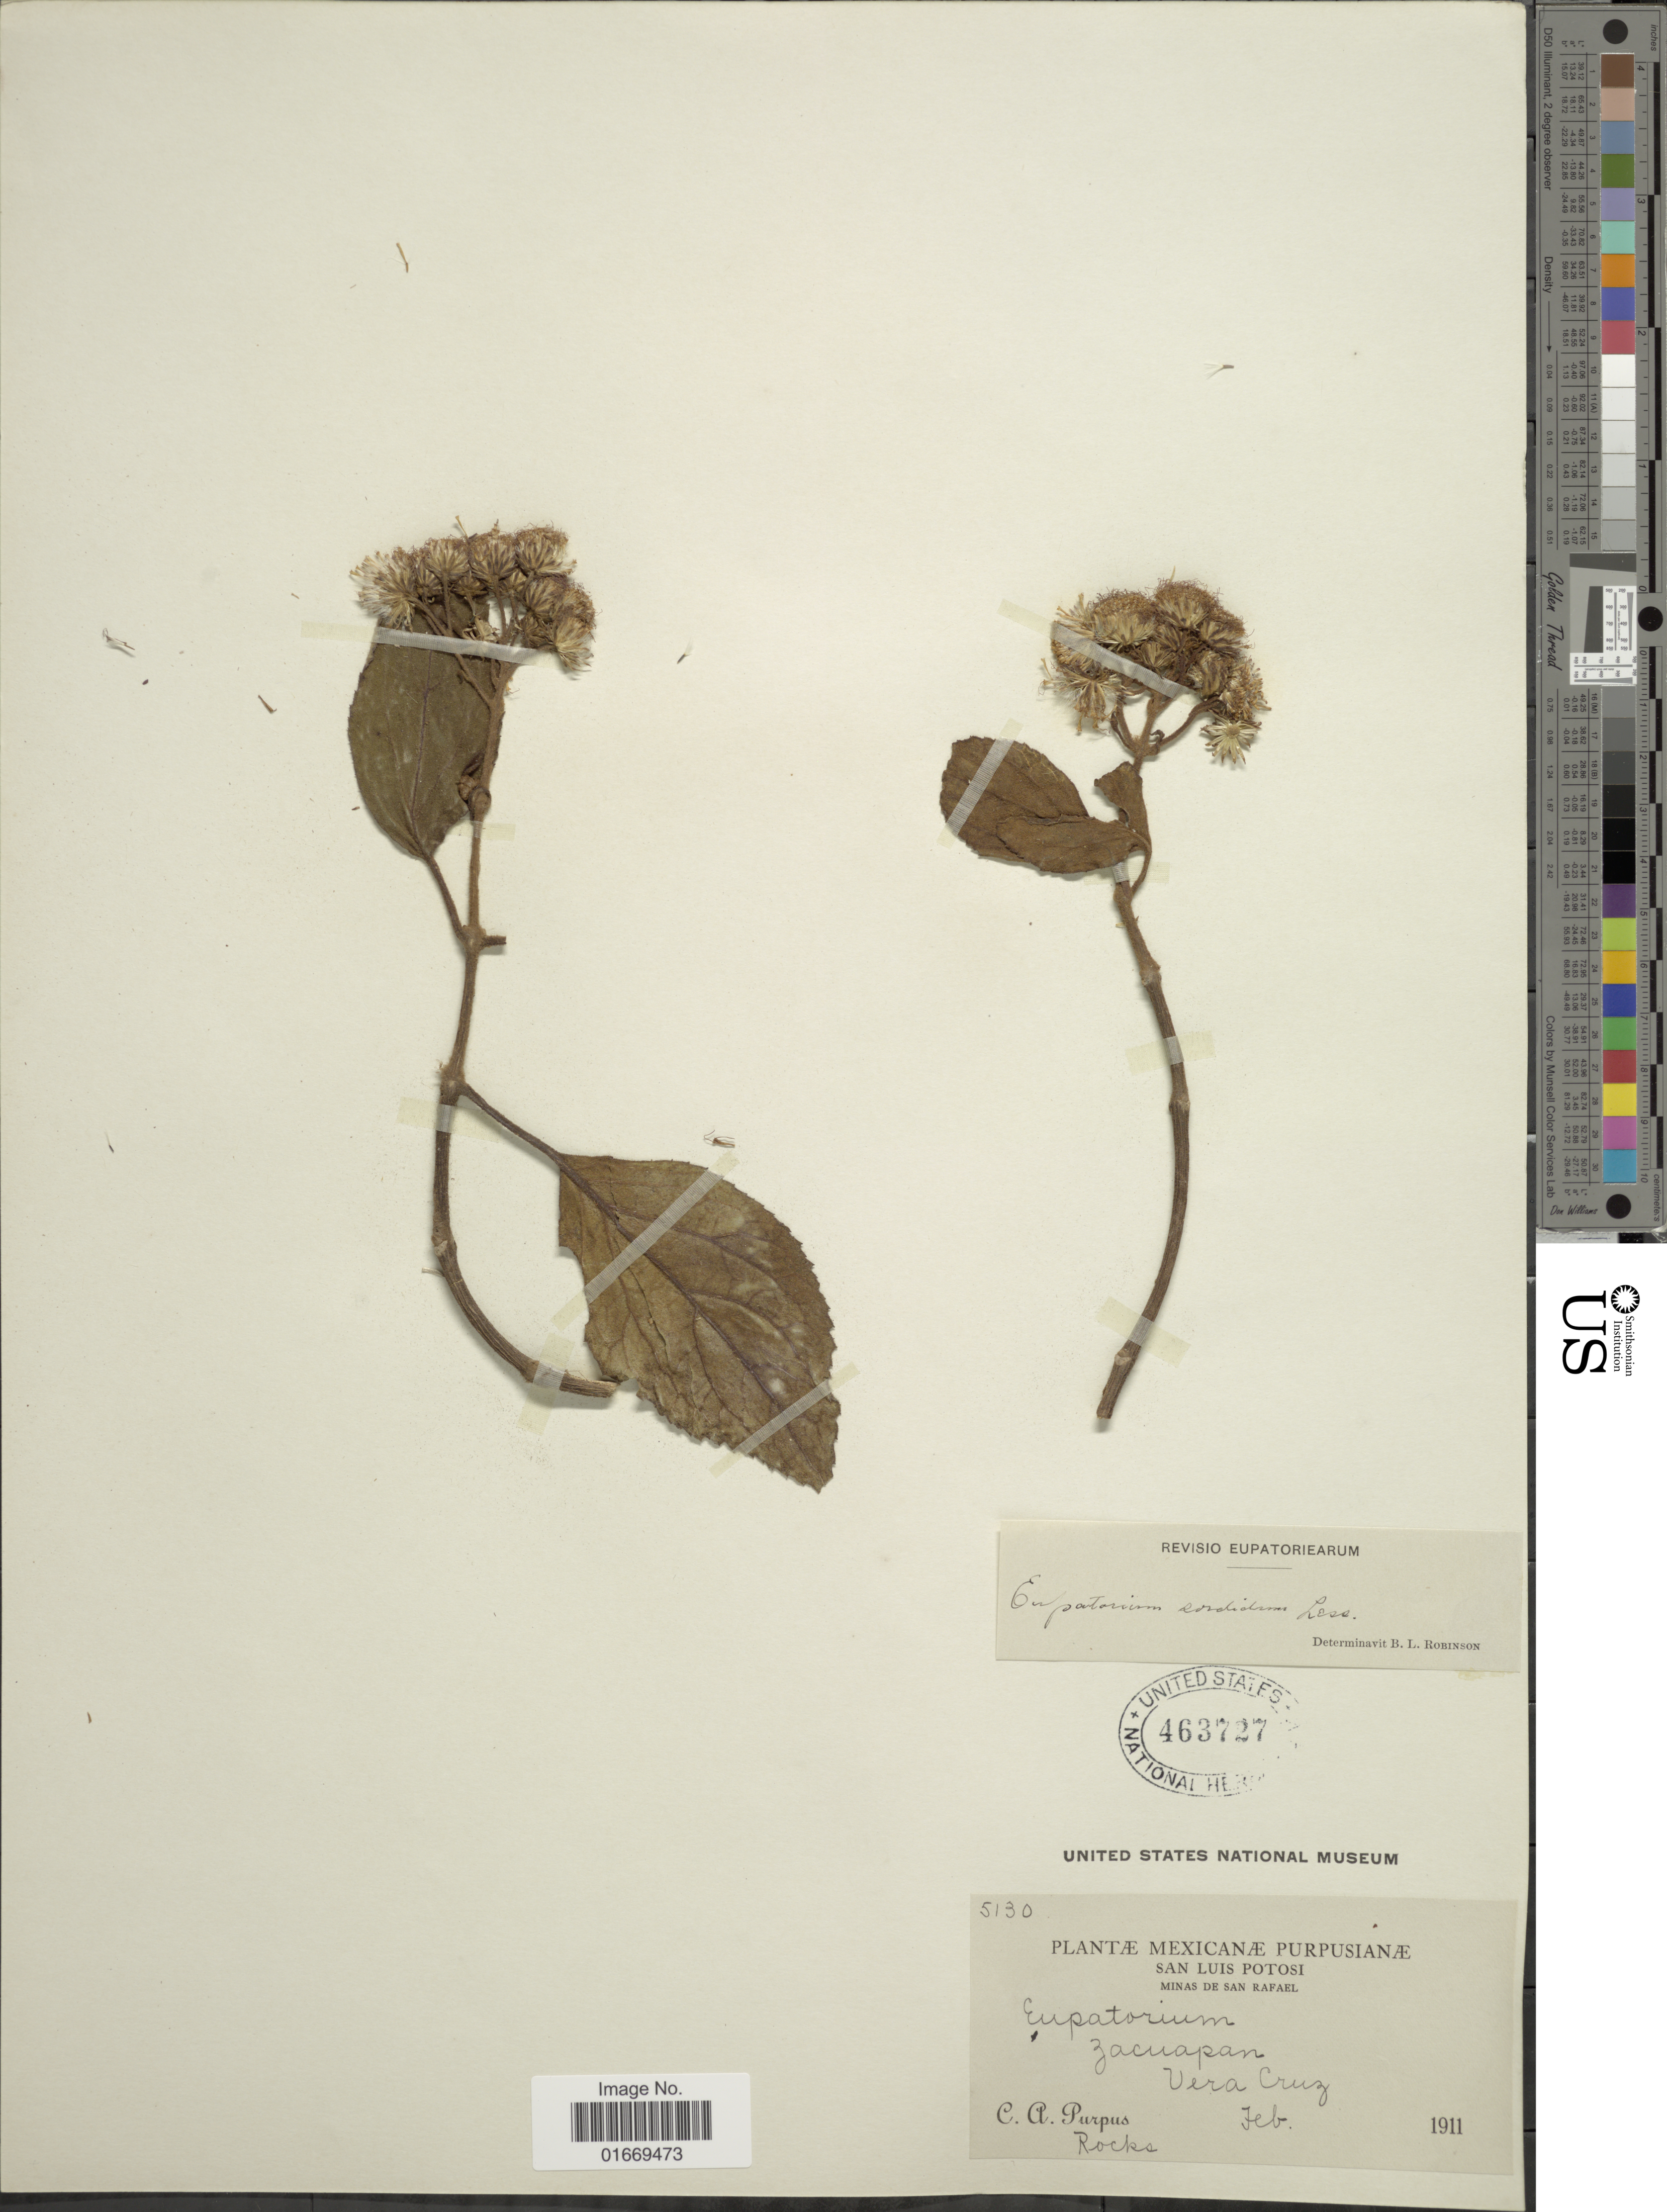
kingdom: Plantae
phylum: Tracheophyta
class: Magnoliopsida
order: Asterales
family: Asteraceae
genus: Bartlettina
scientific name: Bartlettina sordida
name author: (Less.) R.M. King & H. Rob.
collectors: C. A. Purpus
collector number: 5130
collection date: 1911-02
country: Mexico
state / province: San Luis Potosí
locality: Minas de San Rafael, Zacuapan, Vera Cruz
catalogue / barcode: US 463727